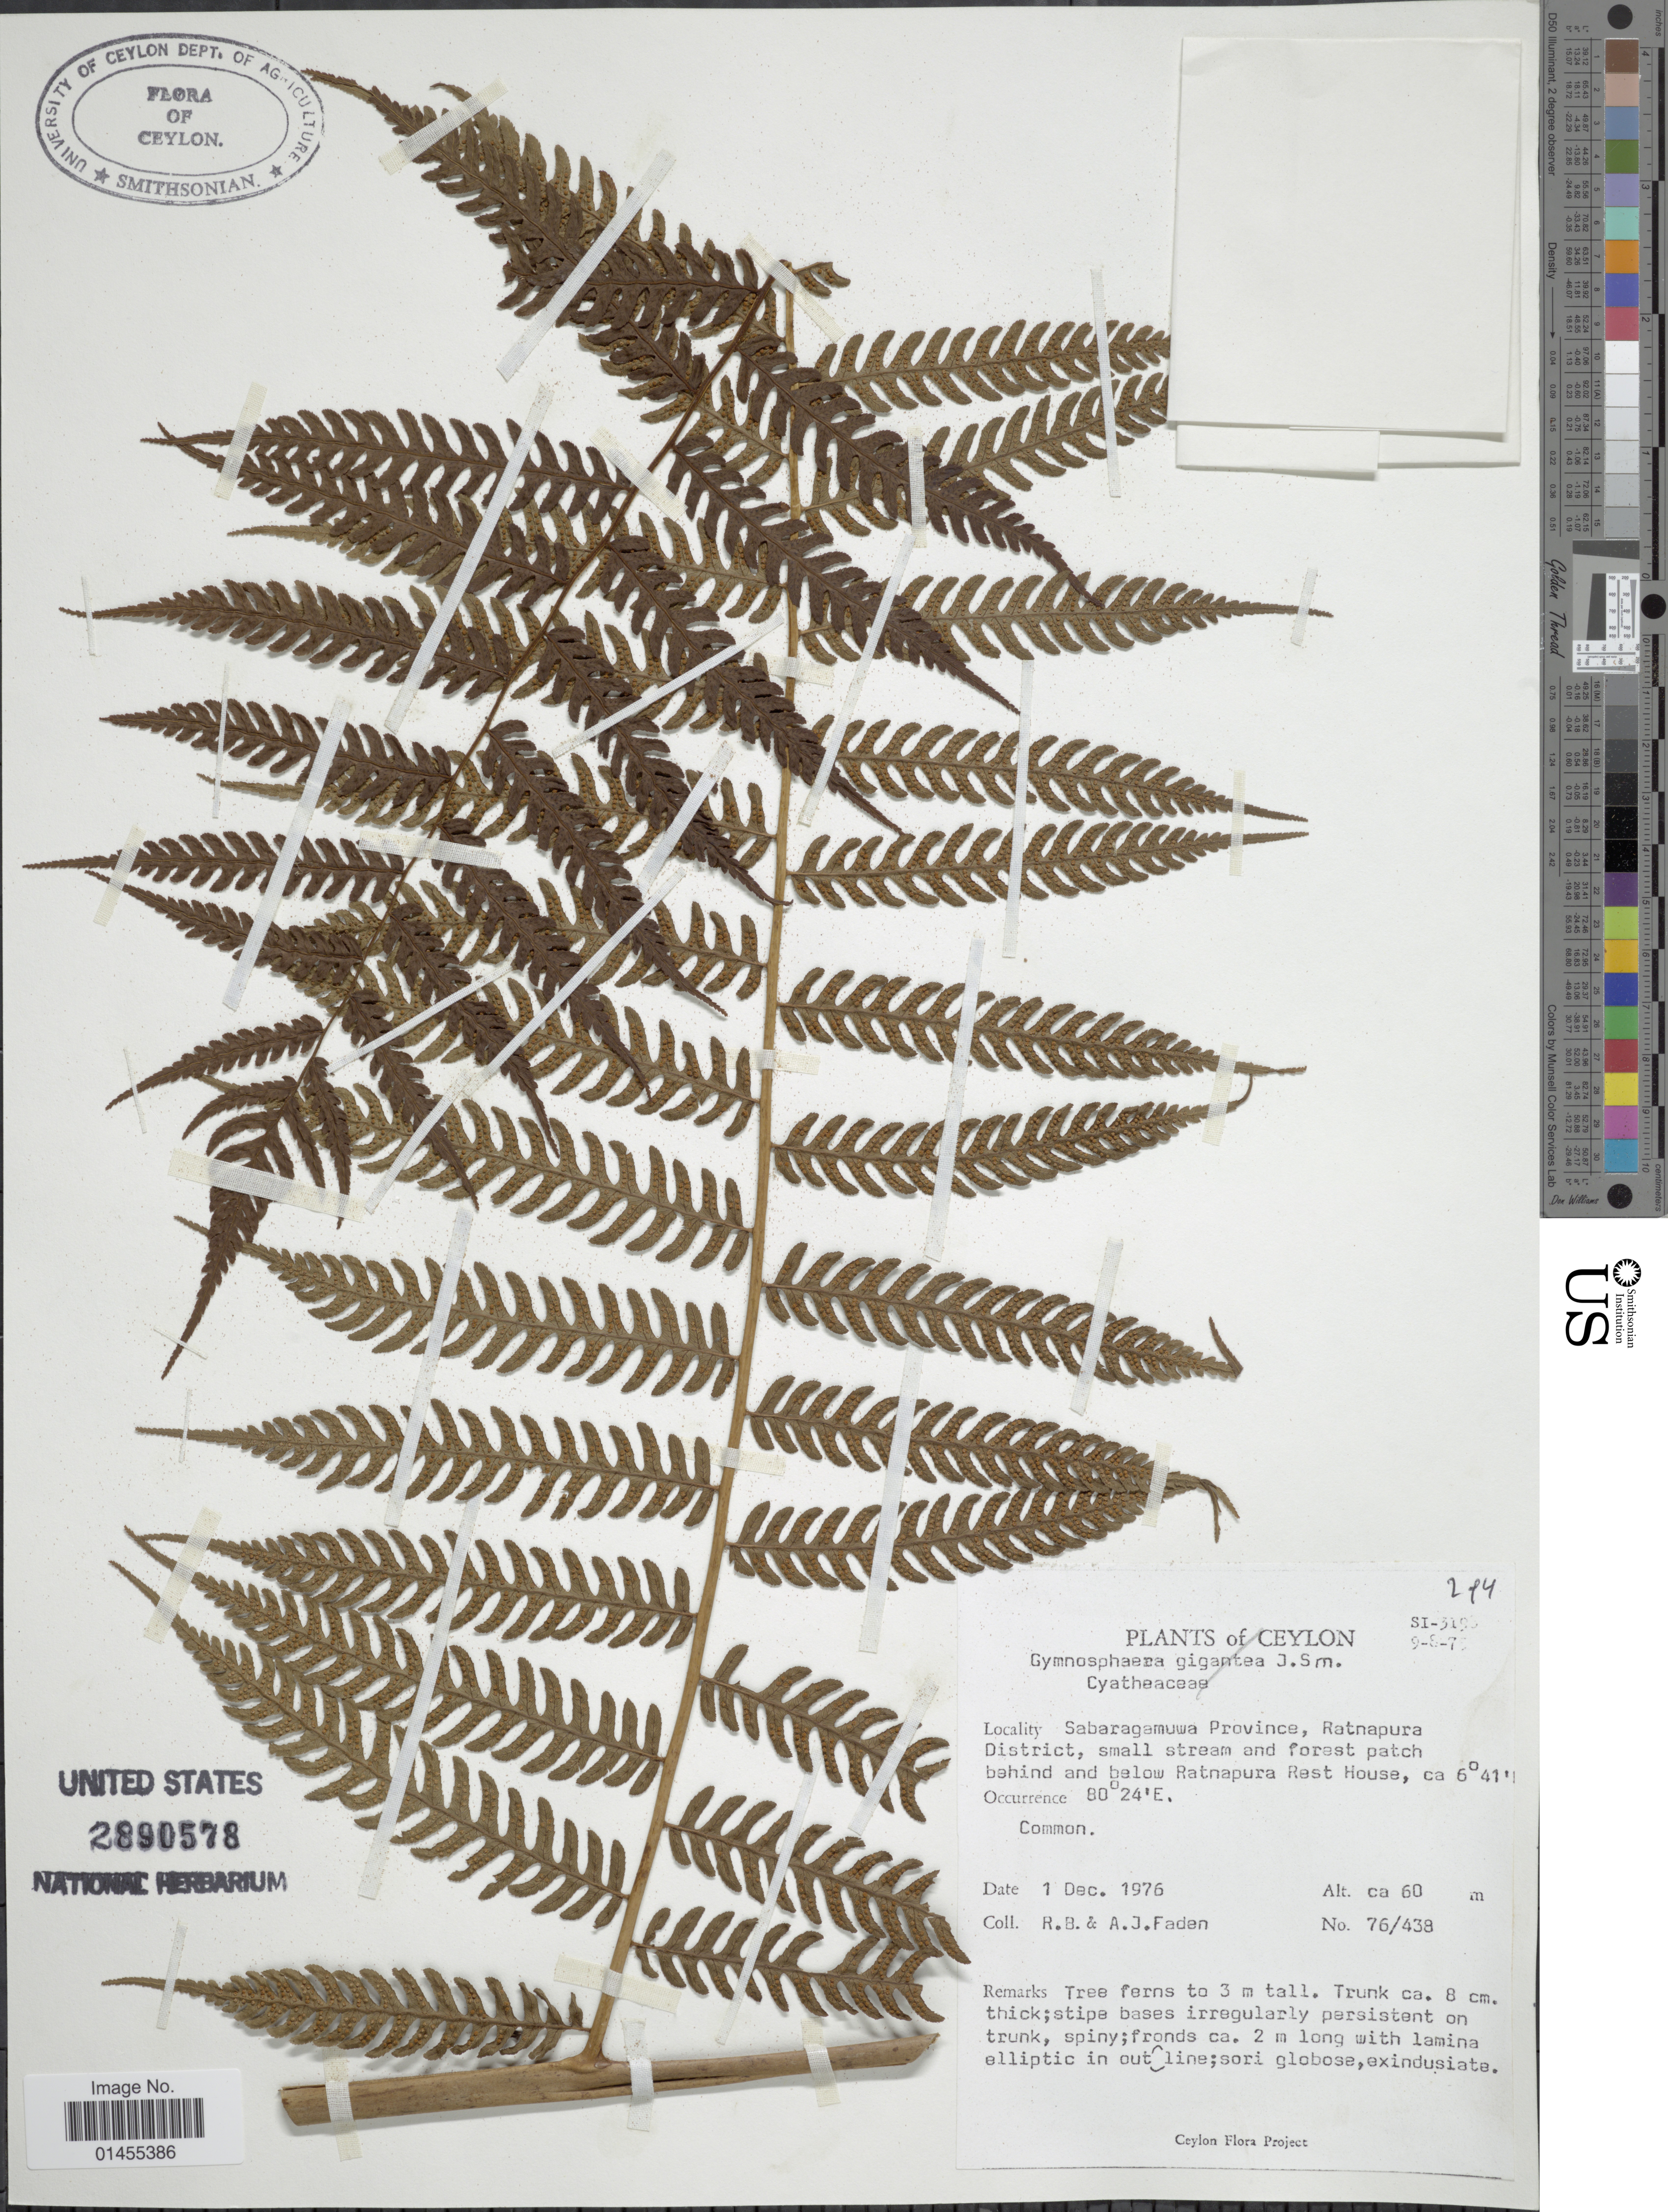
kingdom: Plantae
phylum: Tracheophyta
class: Polypodiopsida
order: Cyatheales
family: Cyatheaceae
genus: Alsophila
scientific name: Alsophila sp.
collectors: R. B. Faden & A. J. Faden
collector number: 76/438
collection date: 1976-12-01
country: Sri Lanka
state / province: Sabaragamuwa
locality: Ceylon, Sabaragamuwa Province, ratnapura District, small stream and forest patch behind and below Ratnapura Rest House.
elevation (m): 60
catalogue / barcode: US 2890578